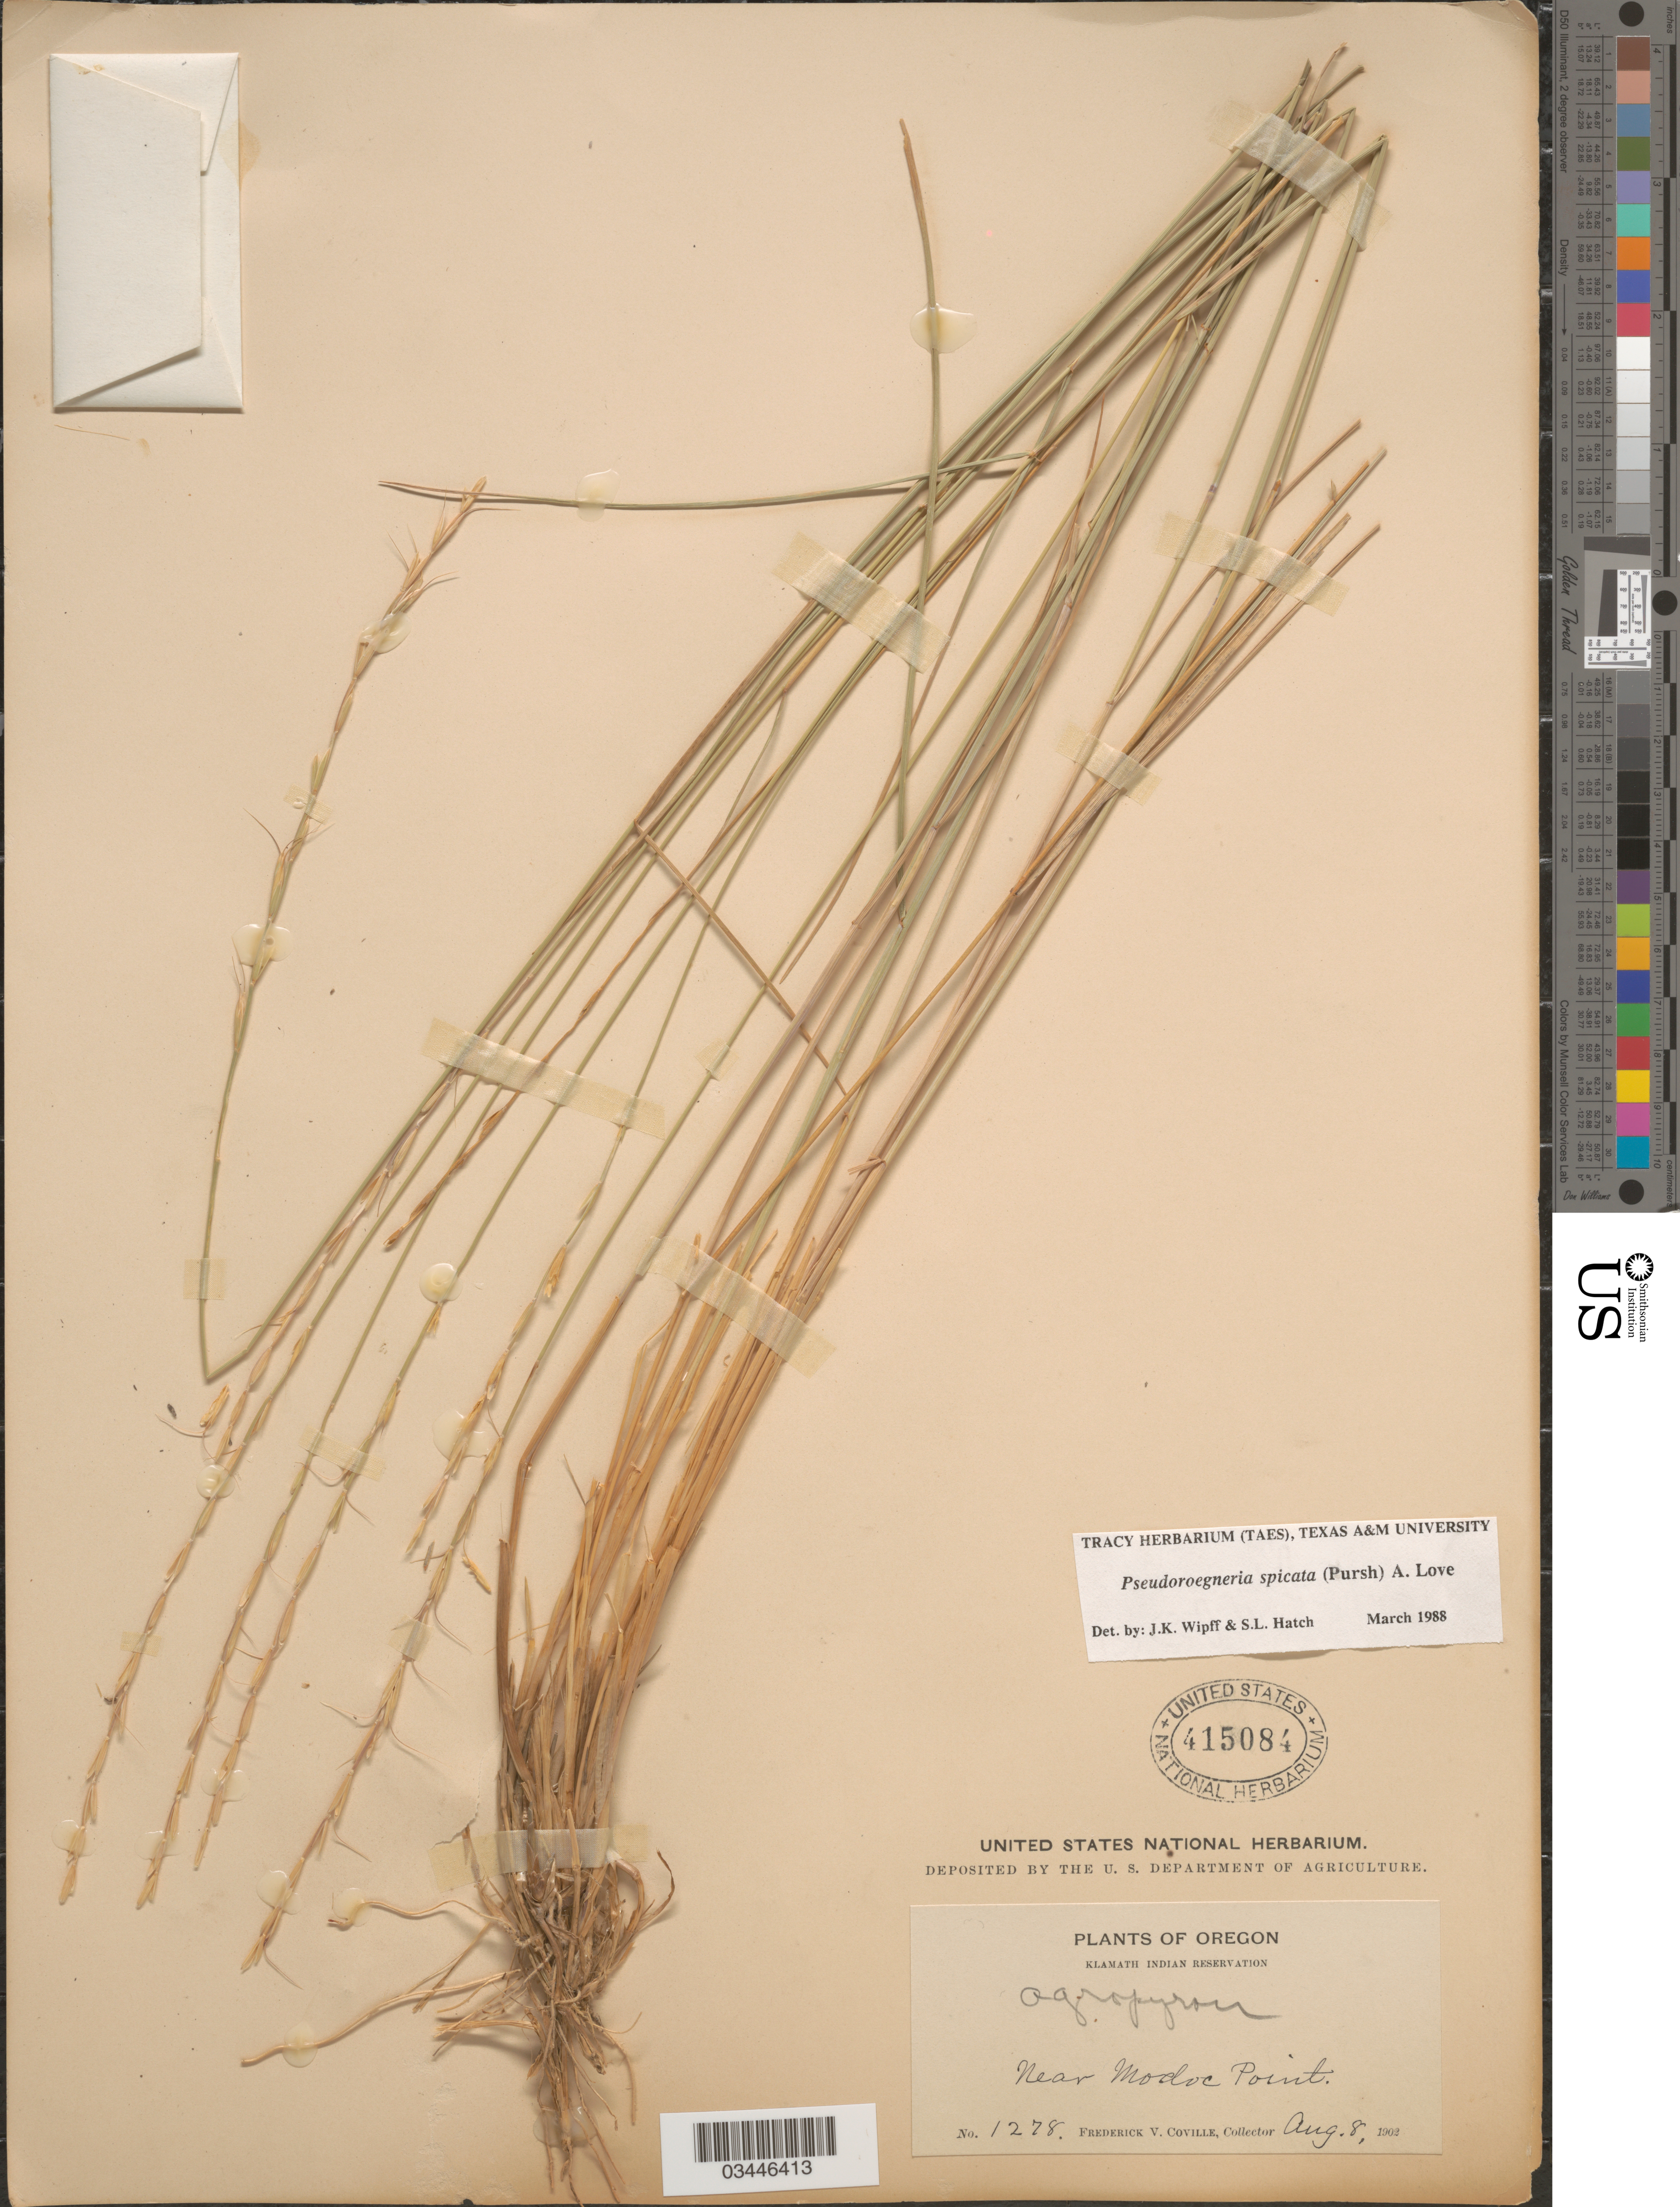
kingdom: Plantae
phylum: Tracheophyta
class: Liliopsida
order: Poales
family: Poaceae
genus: Pseudoroegneria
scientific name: Pseudoroegneria spicata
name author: (Pursh) Á. Löve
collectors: F. V. Coville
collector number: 1278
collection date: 1902-08-08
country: United States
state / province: Oregon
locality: Klamath Indian Reservation. Near Modoc Point.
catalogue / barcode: US 415084